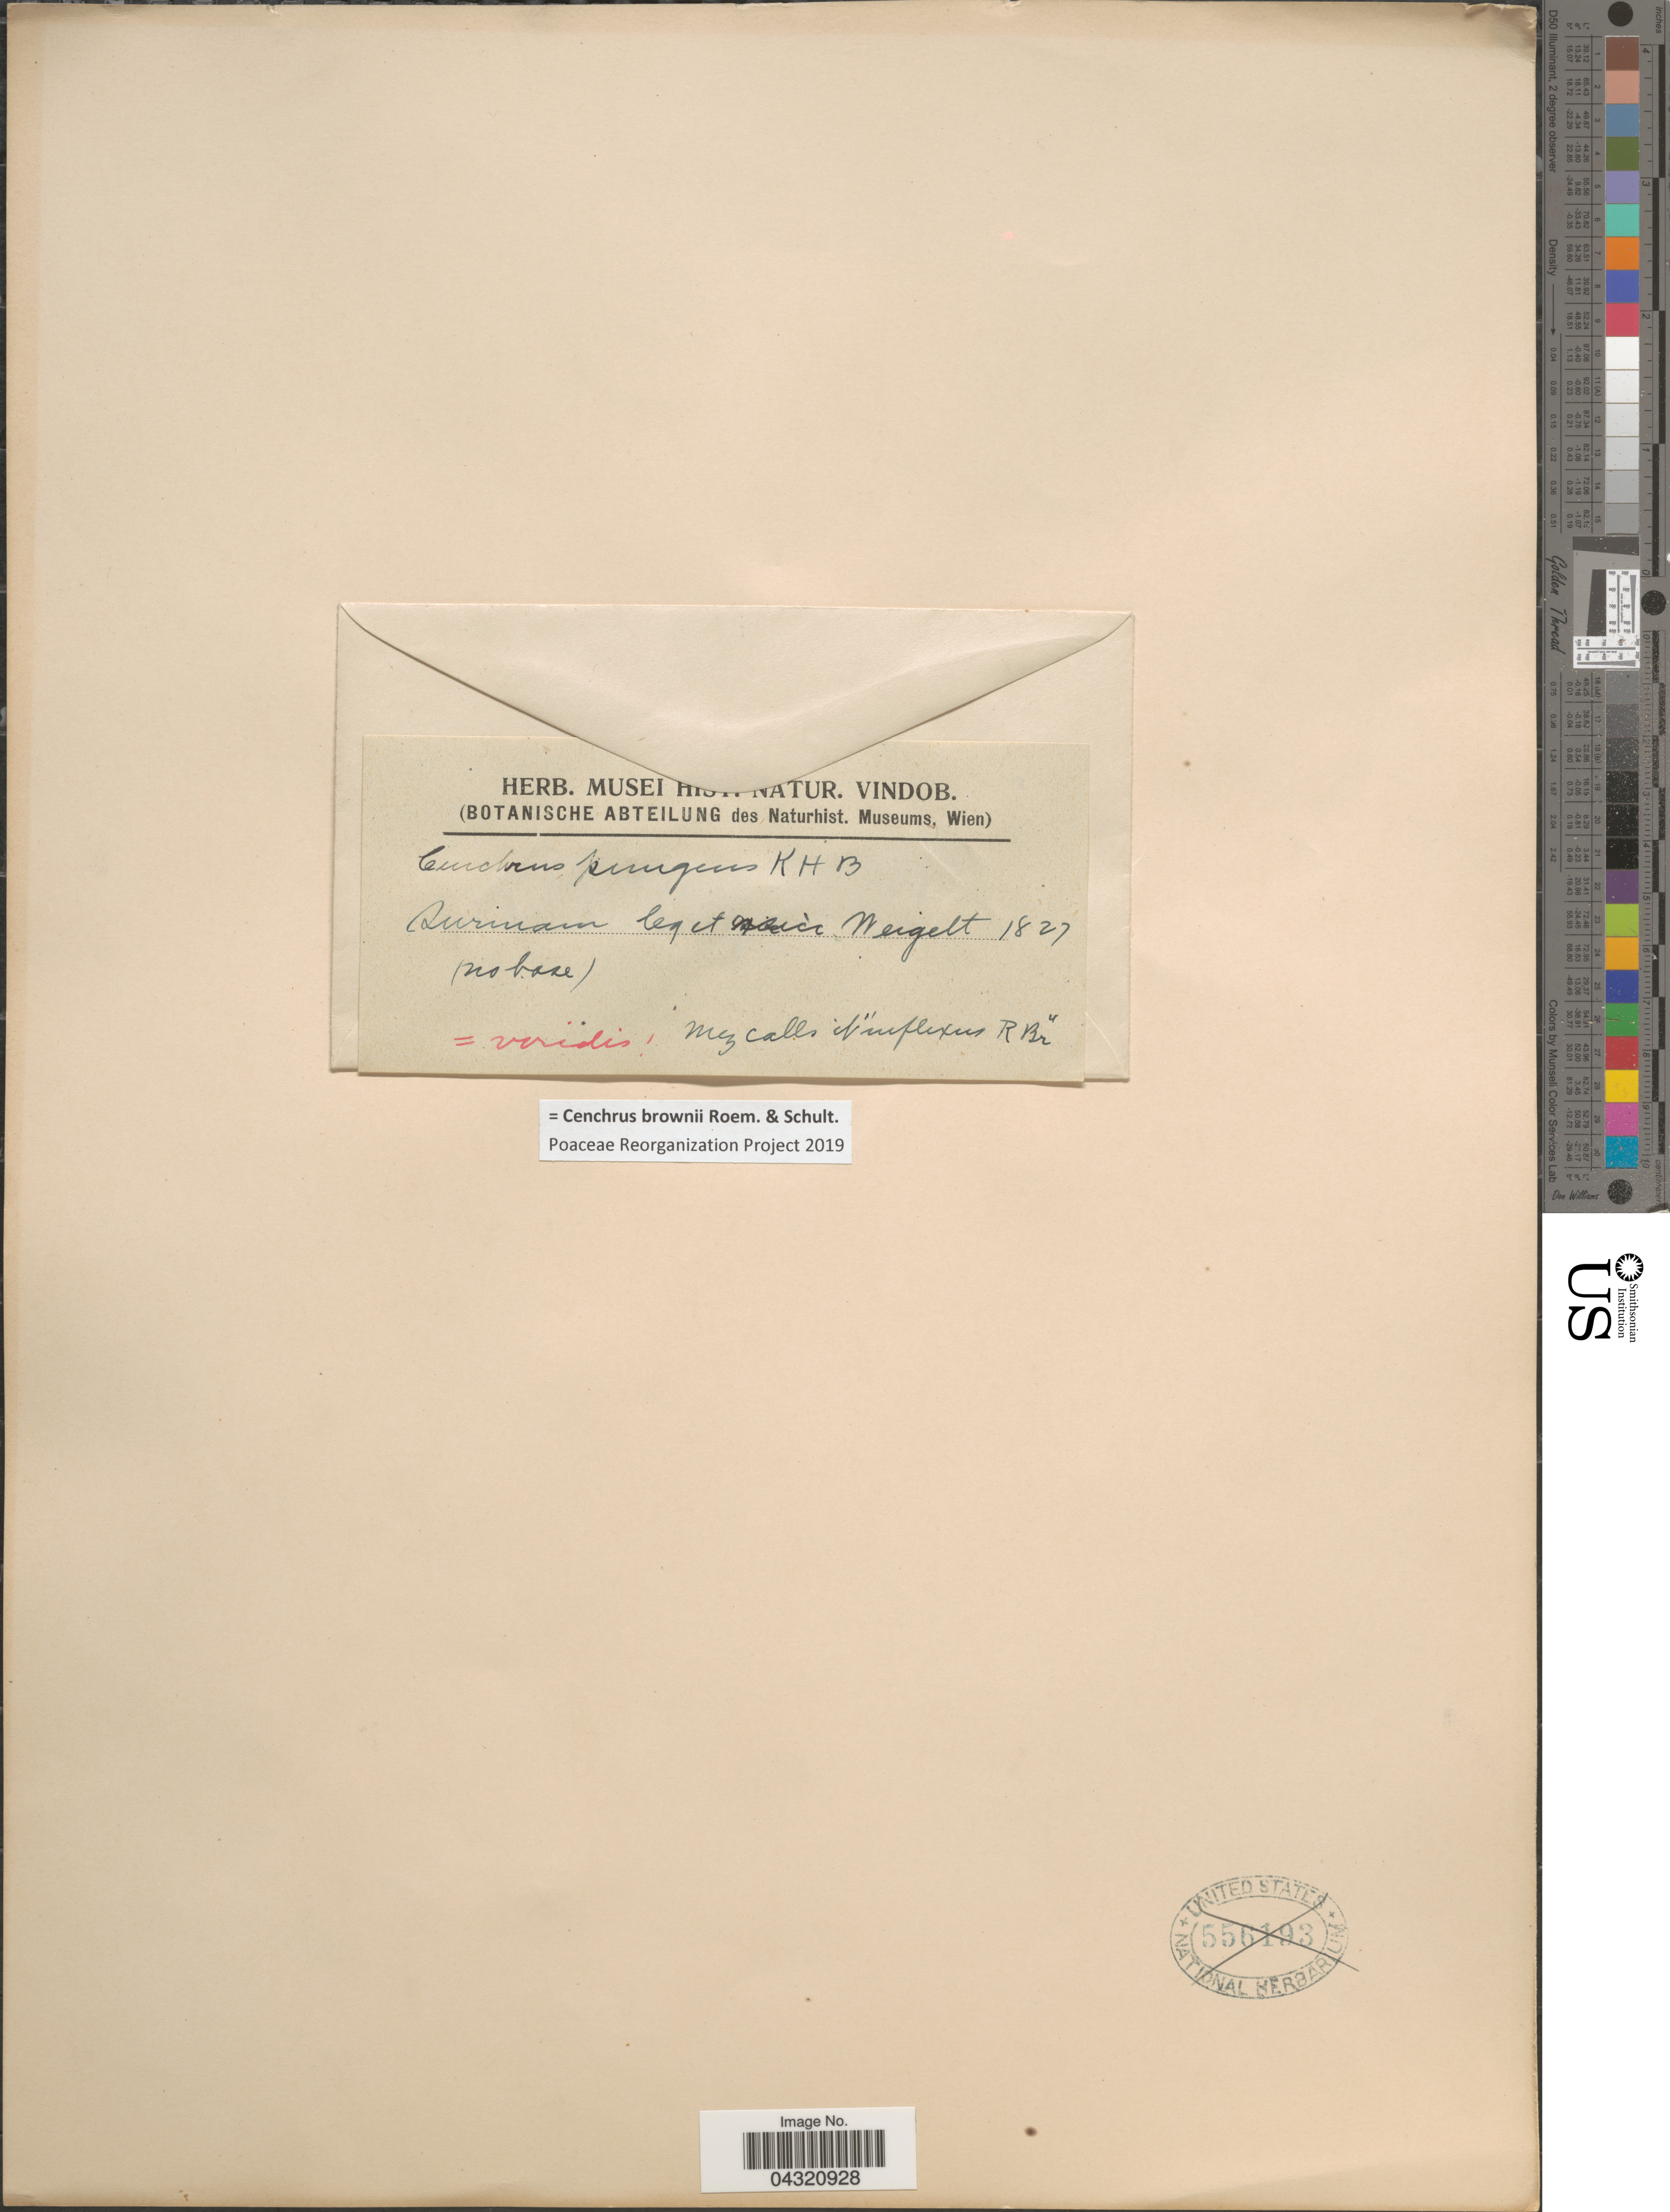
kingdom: Plantae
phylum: Tracheophyta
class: Liliopsida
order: Poales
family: Poaceae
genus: Cenchrus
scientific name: Cenchrus brownii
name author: Roem. & Schult.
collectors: -. Weigelt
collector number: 1827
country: Suriname